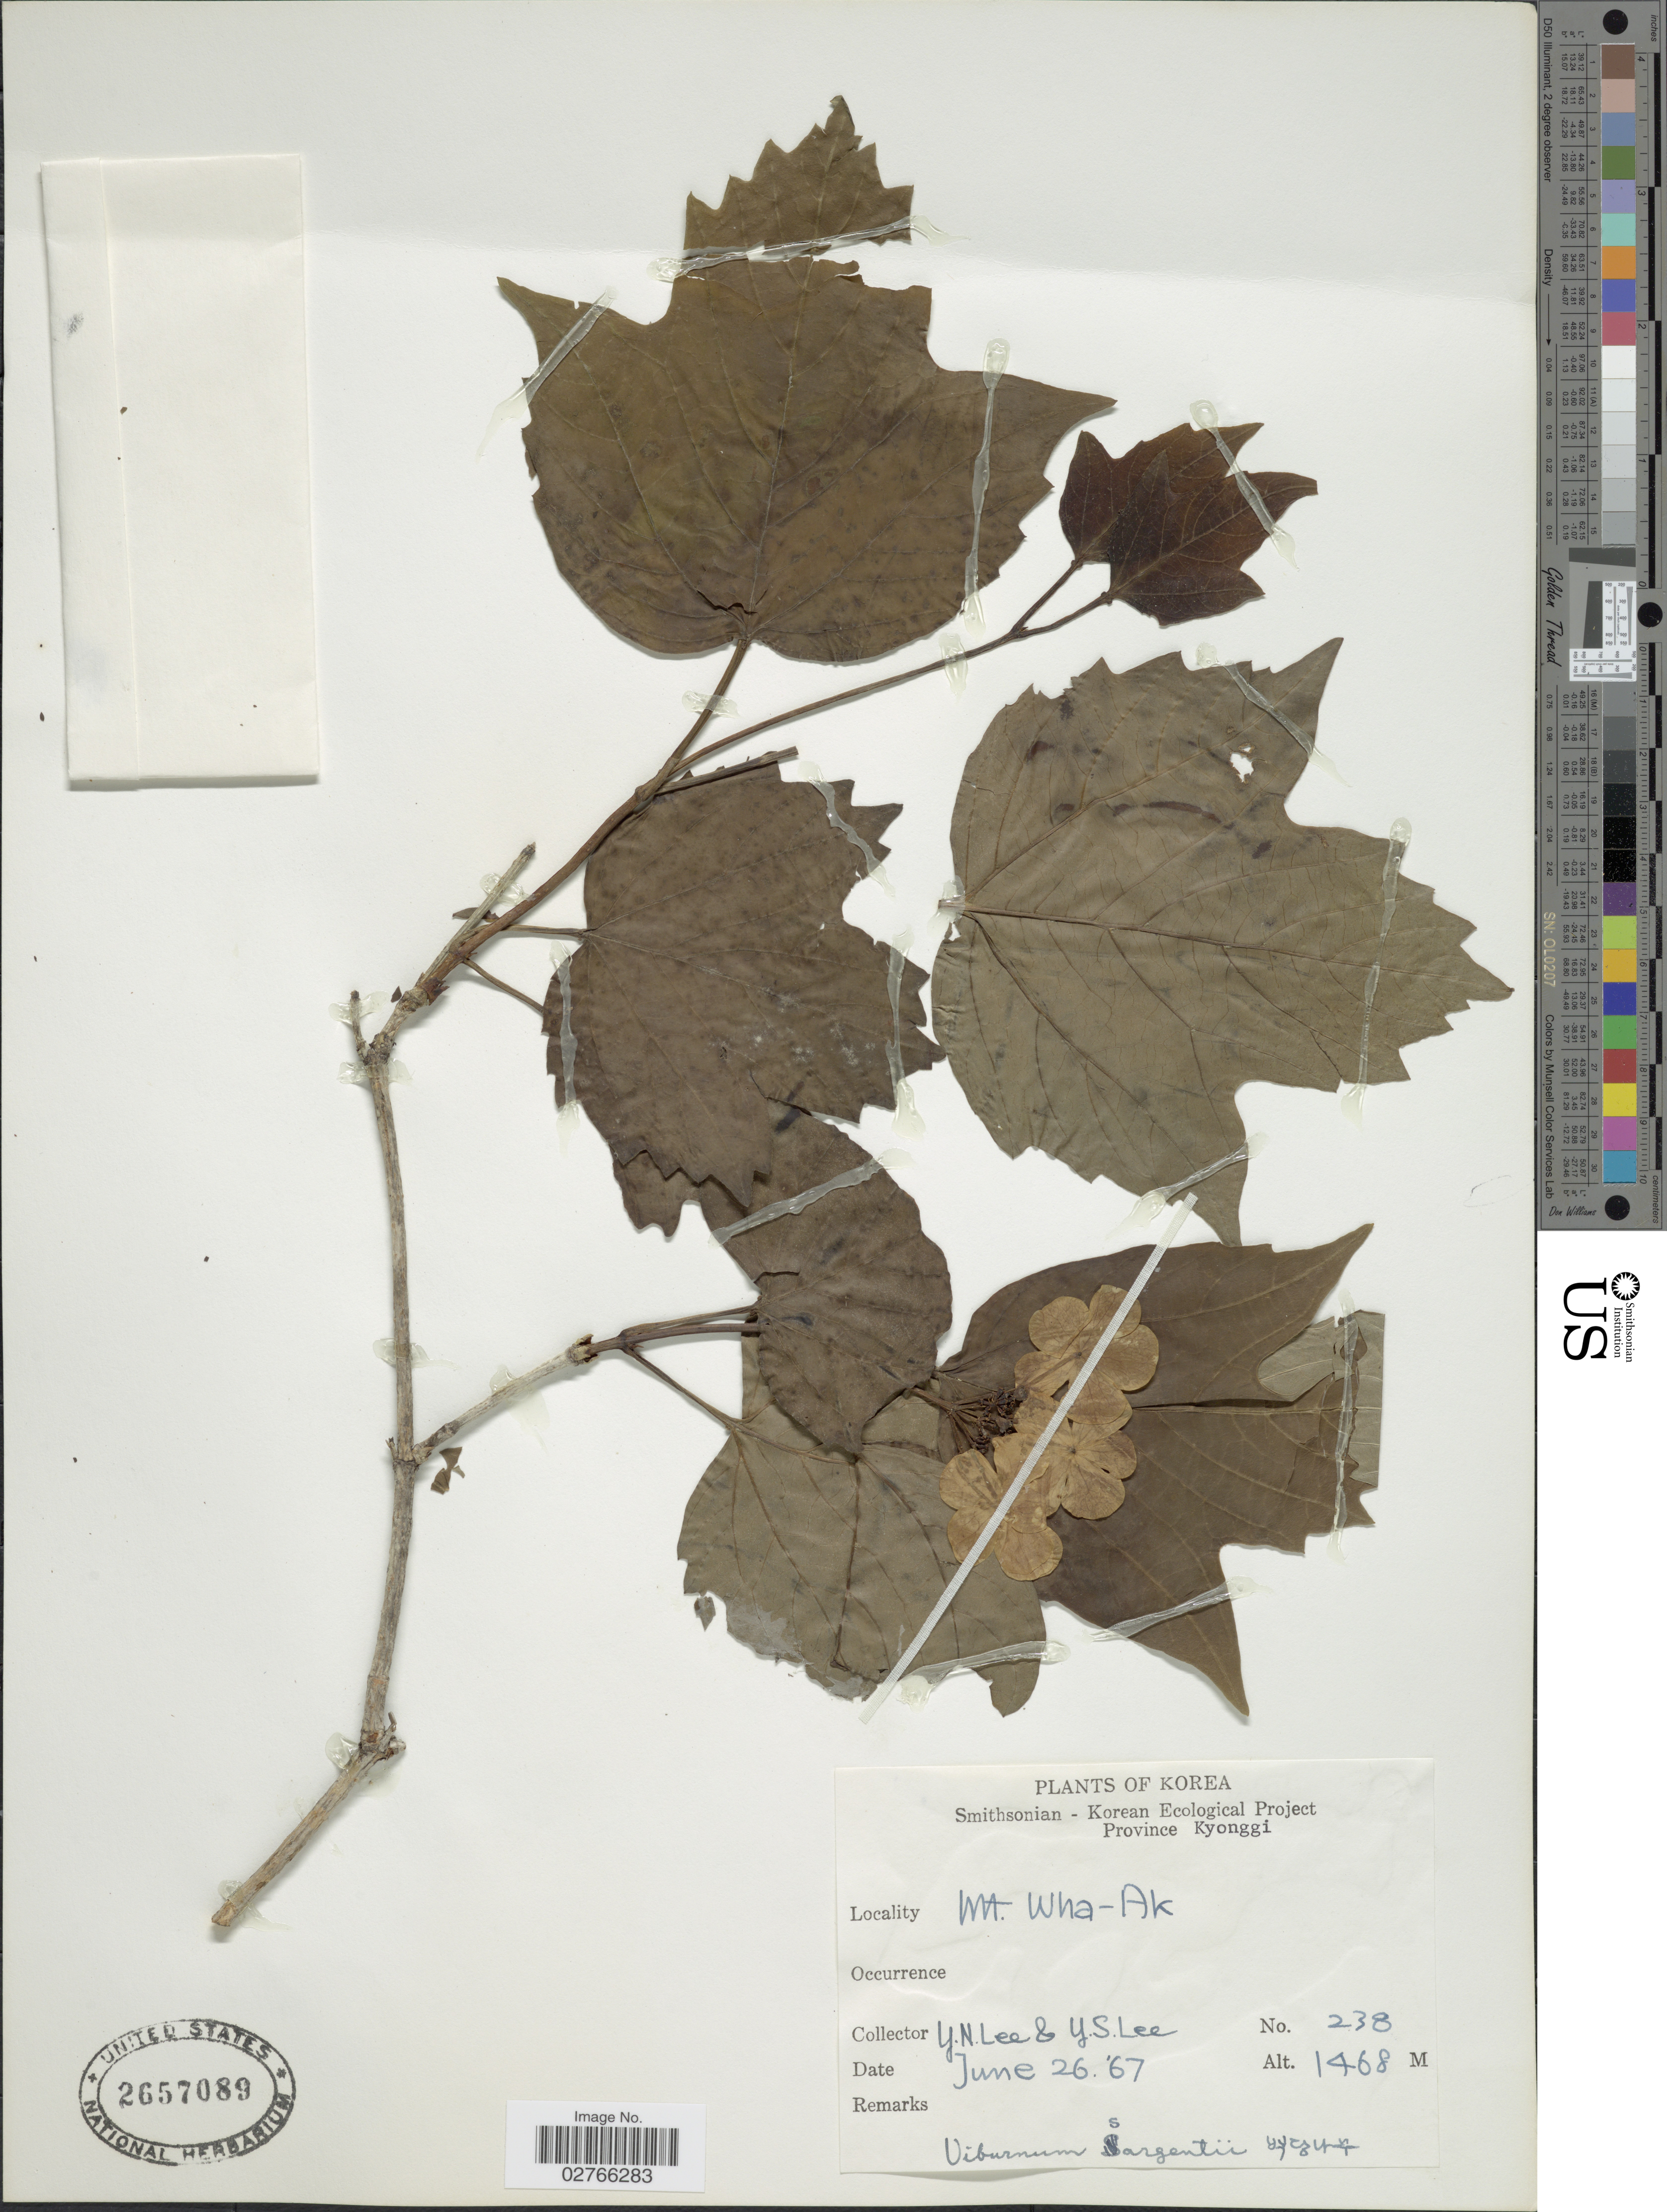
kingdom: Plantae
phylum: Tracheophyta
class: Magnoliopsida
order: Dipsacales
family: Viburnaceae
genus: Viburnum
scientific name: Viburnum opulus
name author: L.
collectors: Y. N. Lee & Y. S. Lee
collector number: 238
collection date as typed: Transcribed d/m/y: 26/6/67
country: South Korea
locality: Province Kyonggi, Mt. Wha-Ak.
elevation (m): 1468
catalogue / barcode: US 2657089